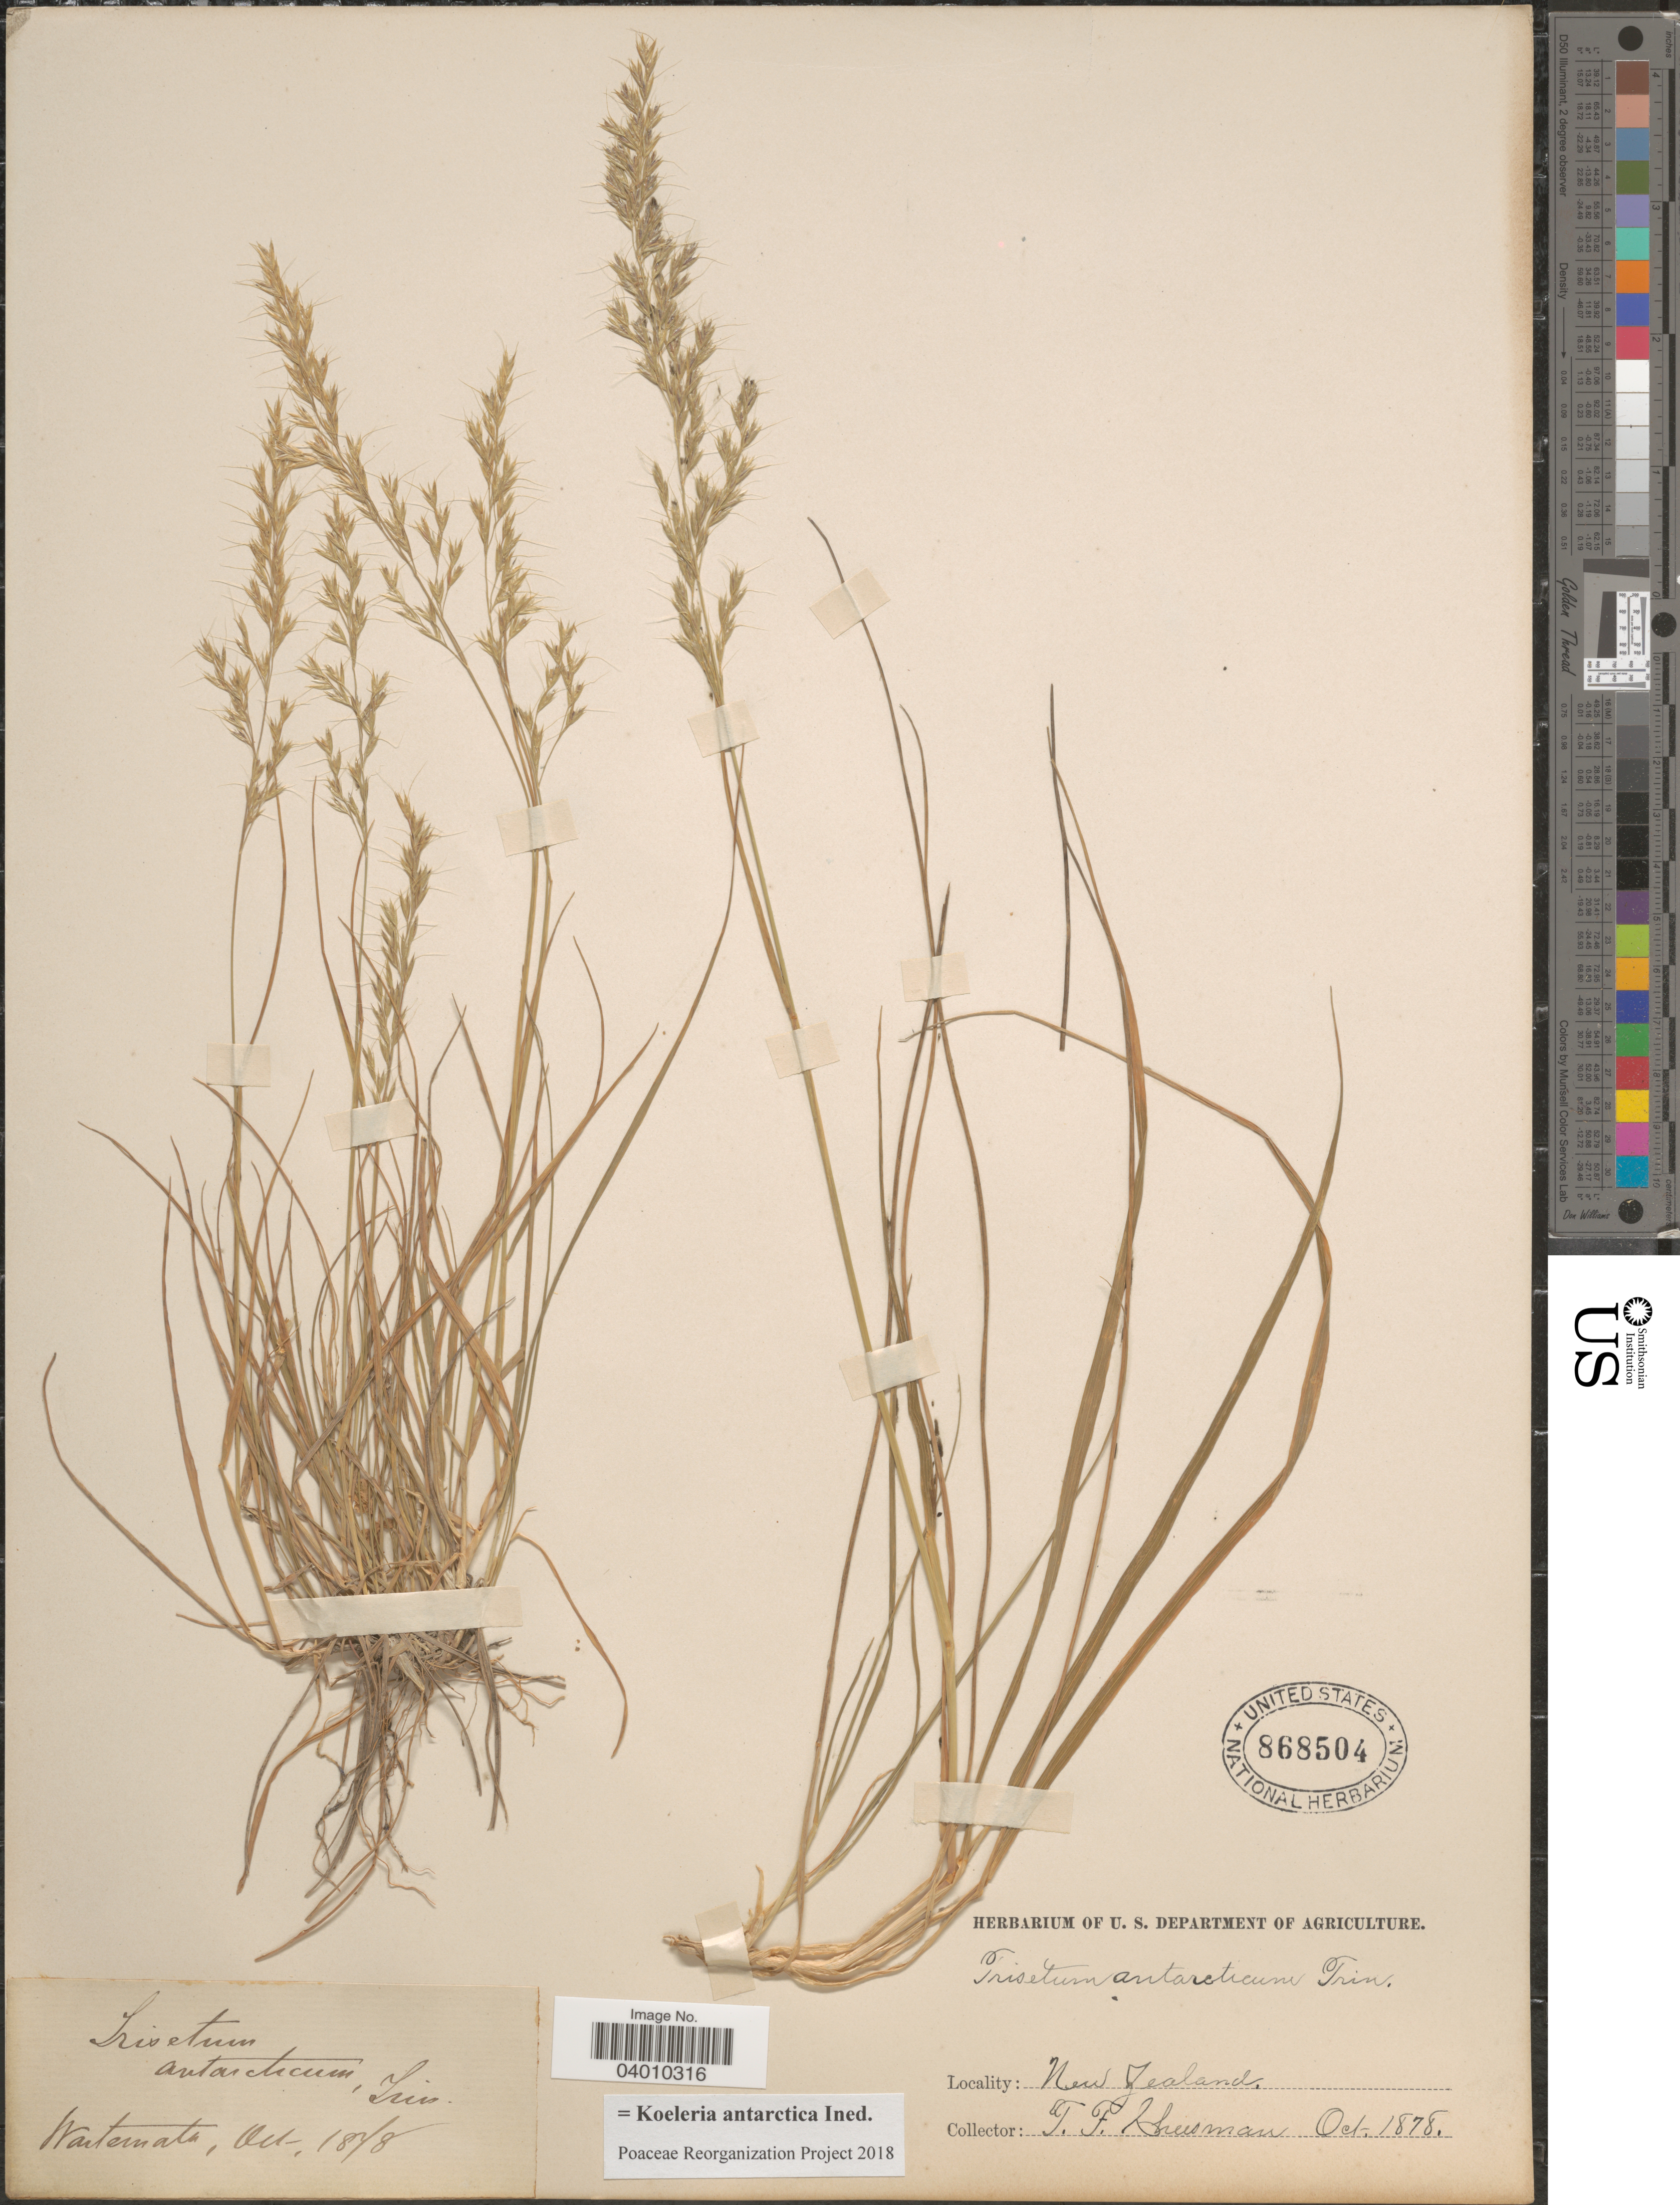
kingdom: Plantae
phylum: Tracheophyta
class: Liliopsida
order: Poales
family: Poaceae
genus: Koeleria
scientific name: Koeleria antarctica ined.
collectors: T. F. Cheeseman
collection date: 1878-10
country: New Zealand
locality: Waitemata.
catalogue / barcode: US 868504